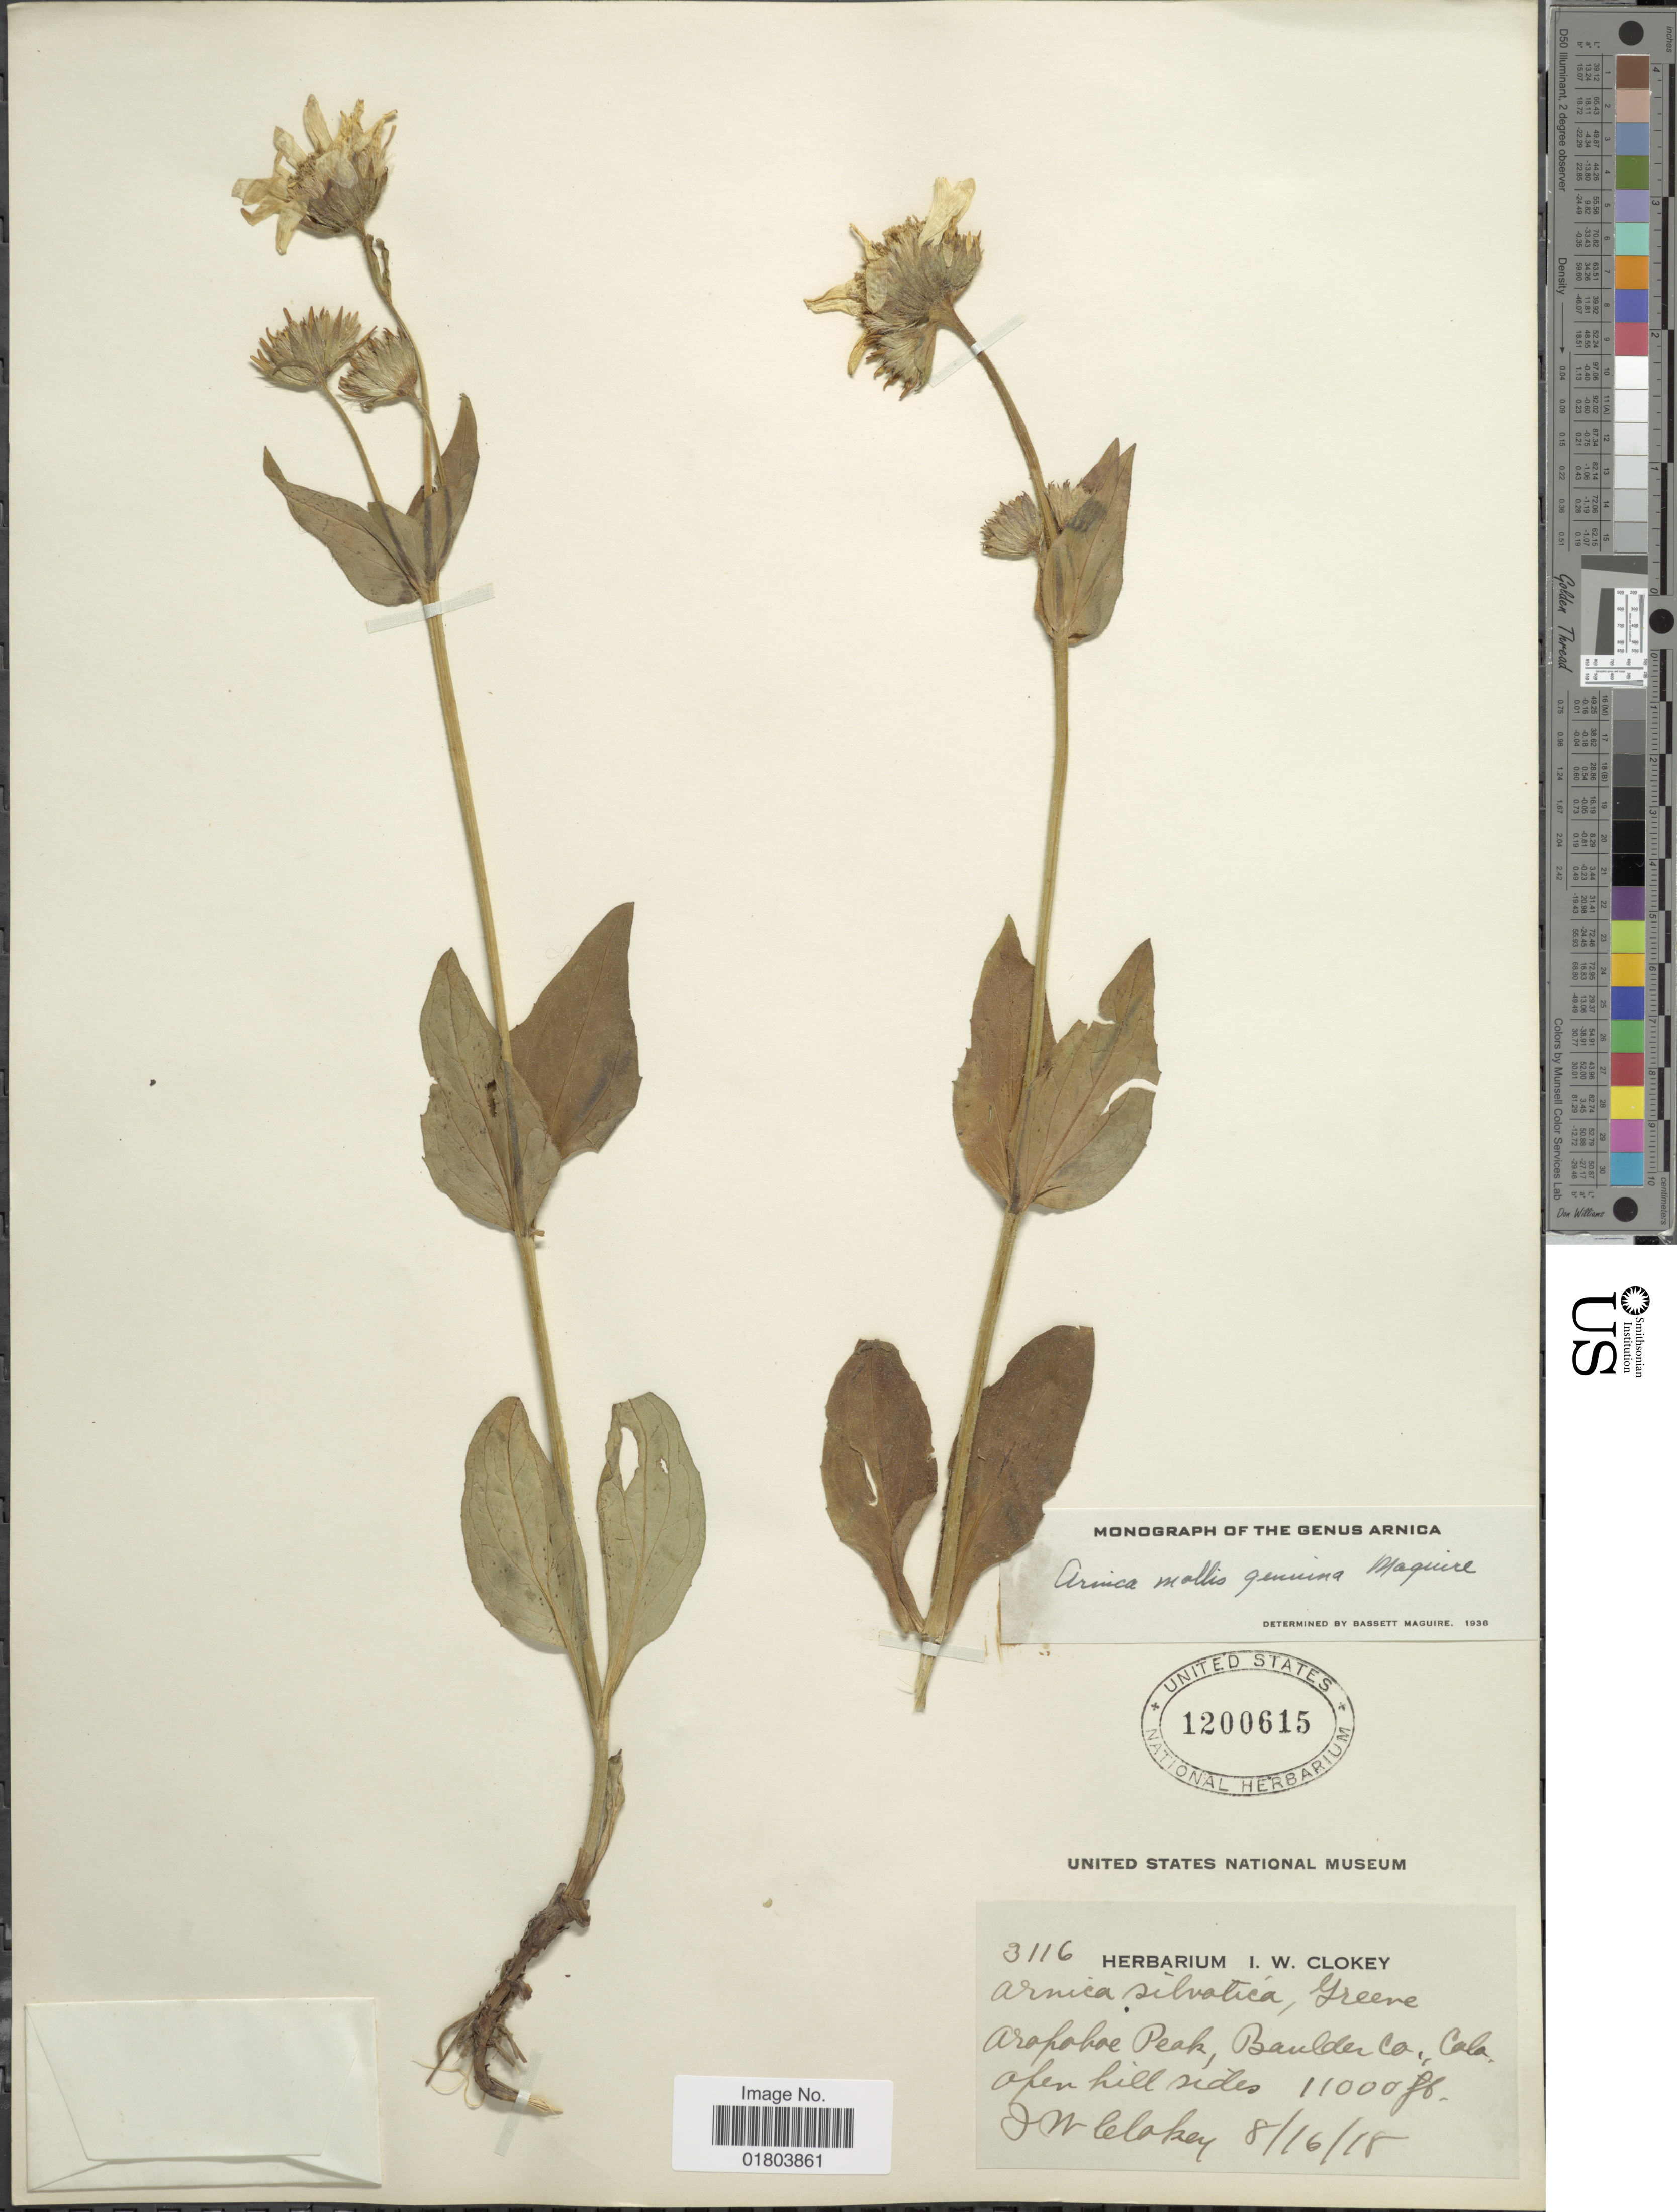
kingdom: Plantae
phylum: Tracheophyta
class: Magnoliopsida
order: Asterales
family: Asteraceae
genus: Arnica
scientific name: Arnica mollis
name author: Hook.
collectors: I. W. Clokey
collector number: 3116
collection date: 1918-08-16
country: United States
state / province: Colorado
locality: Arapohoe Peak, Boulder Co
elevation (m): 3353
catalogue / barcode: US 1200615